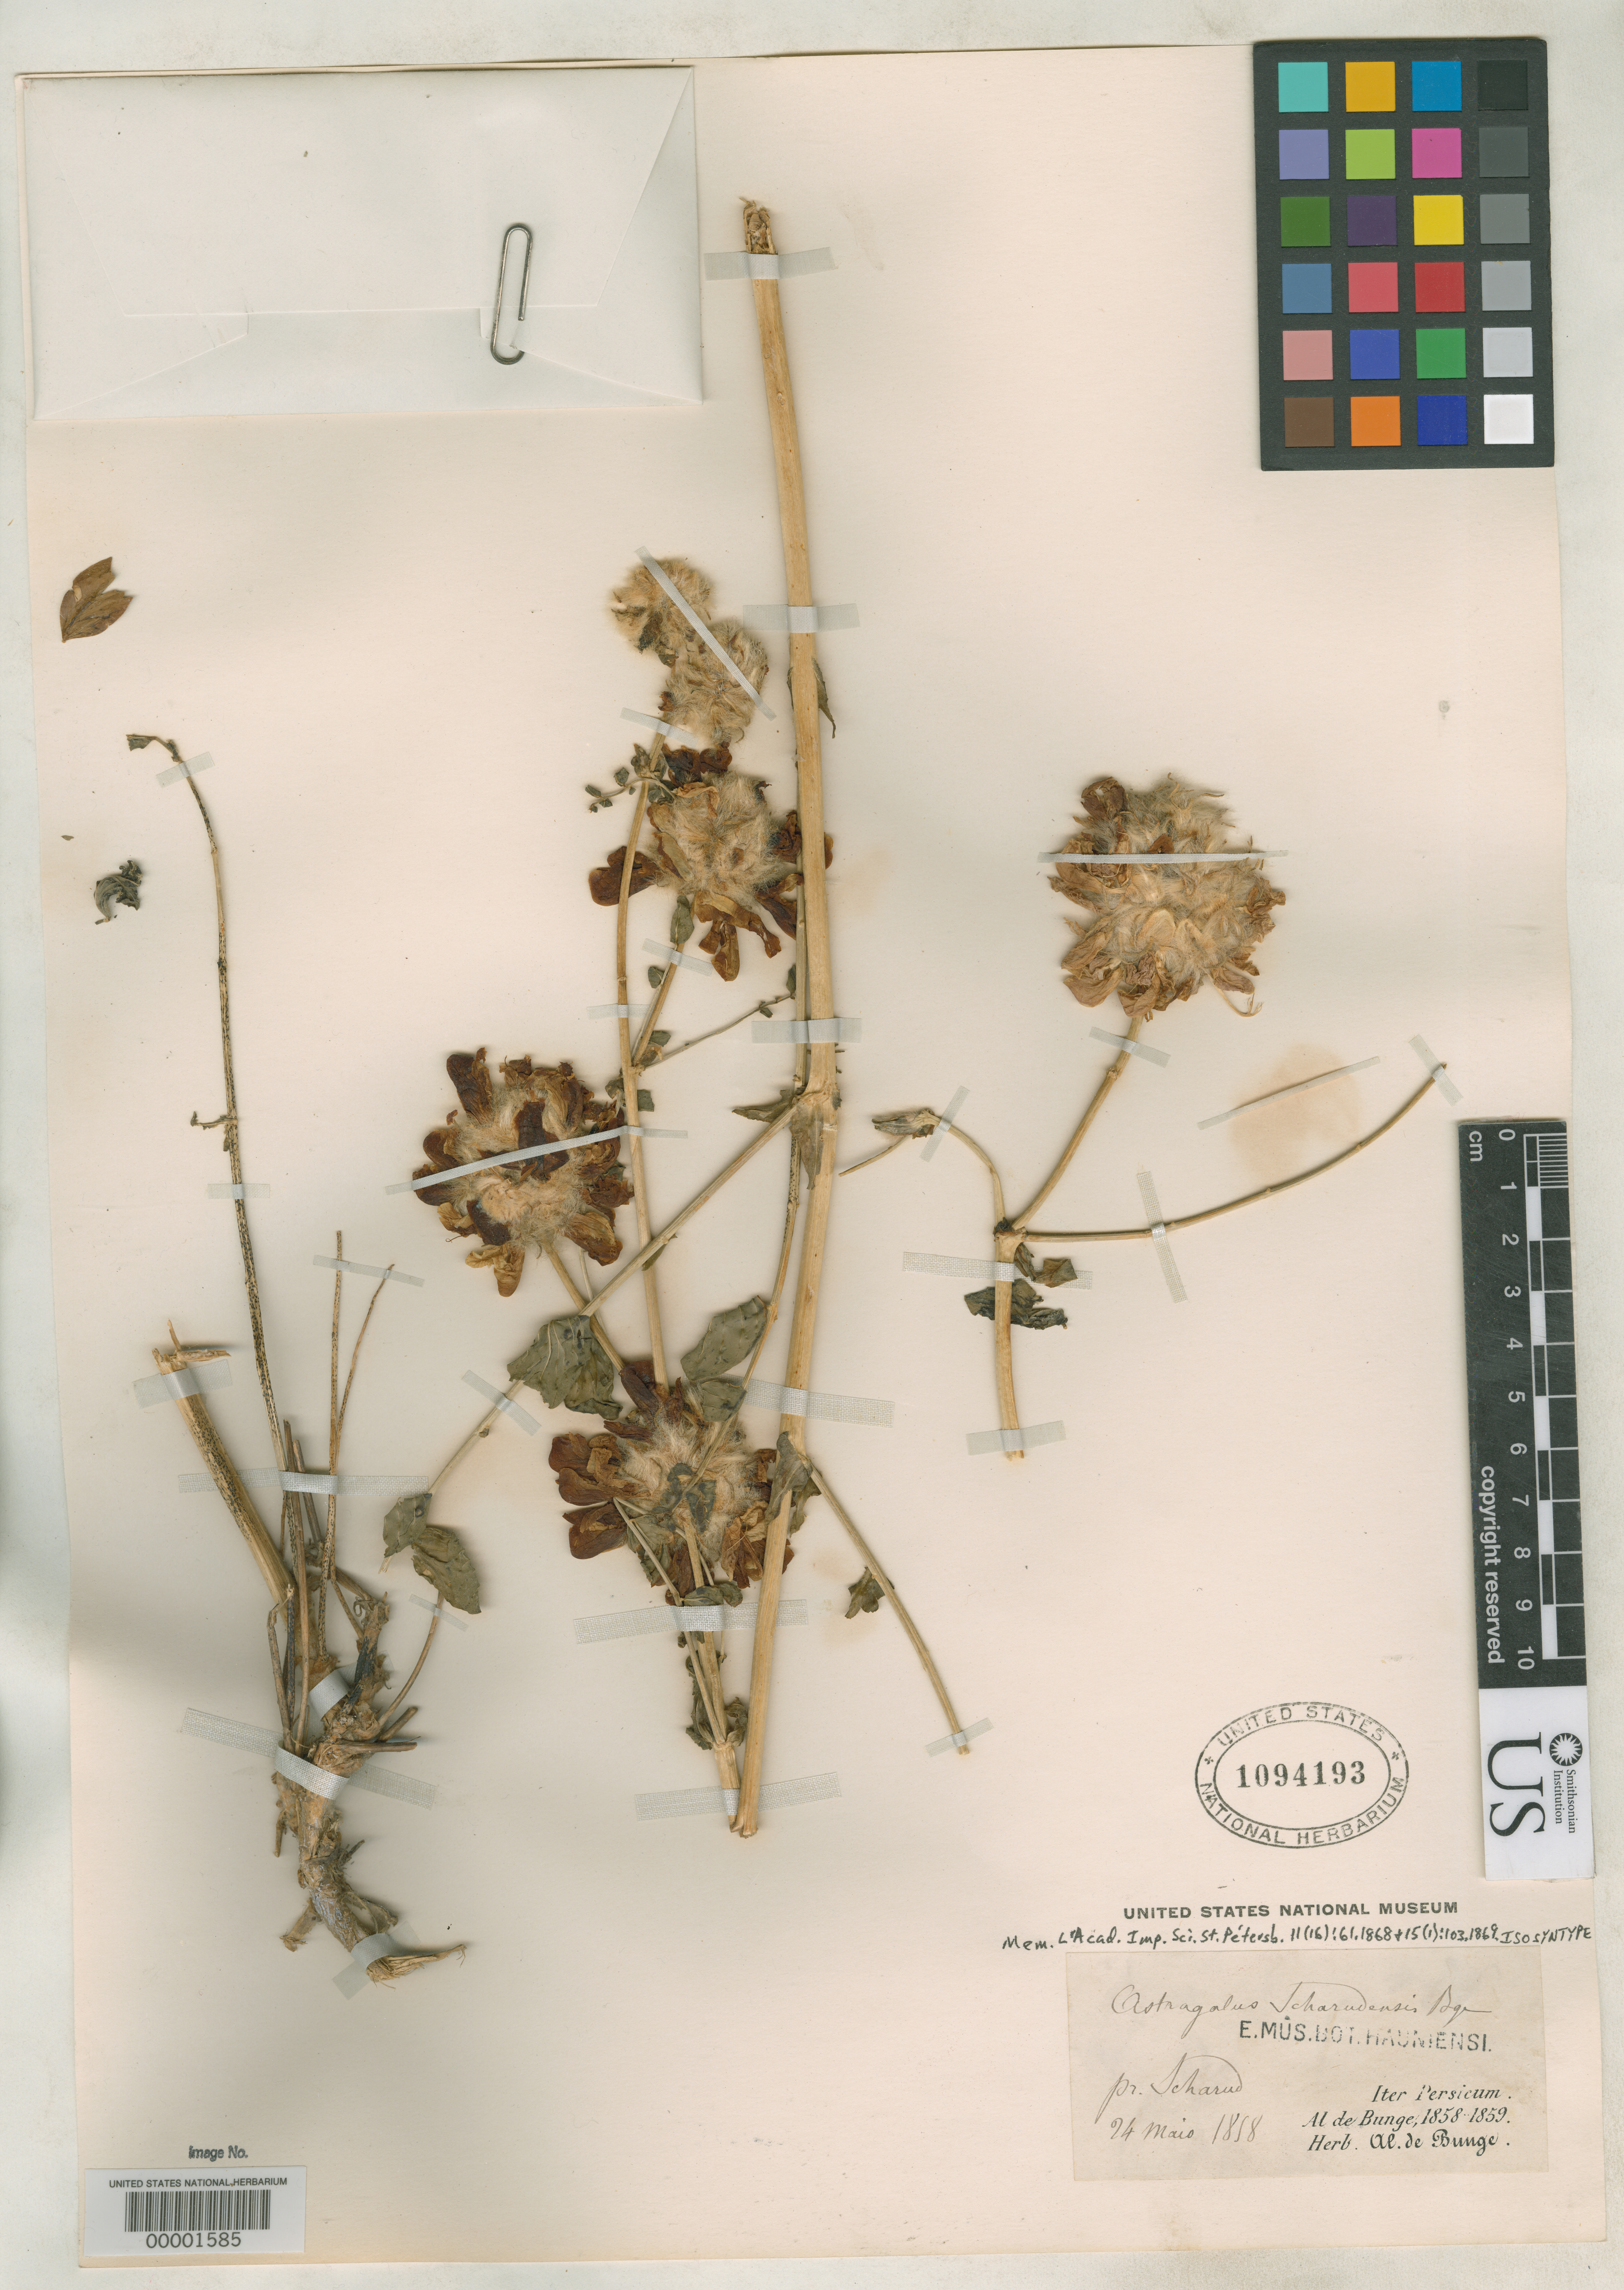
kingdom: Plantae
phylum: Tracheophyta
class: Magnoliopsida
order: Fabales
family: Fabaceae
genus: Astragalus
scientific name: Astragalus schahrudensis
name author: Bunge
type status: Type Fragment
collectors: A. Bunge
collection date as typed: May 1858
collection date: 1858-05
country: Iran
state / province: Semnan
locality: Pr. Scharud; country as "Persia".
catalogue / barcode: US 1094193